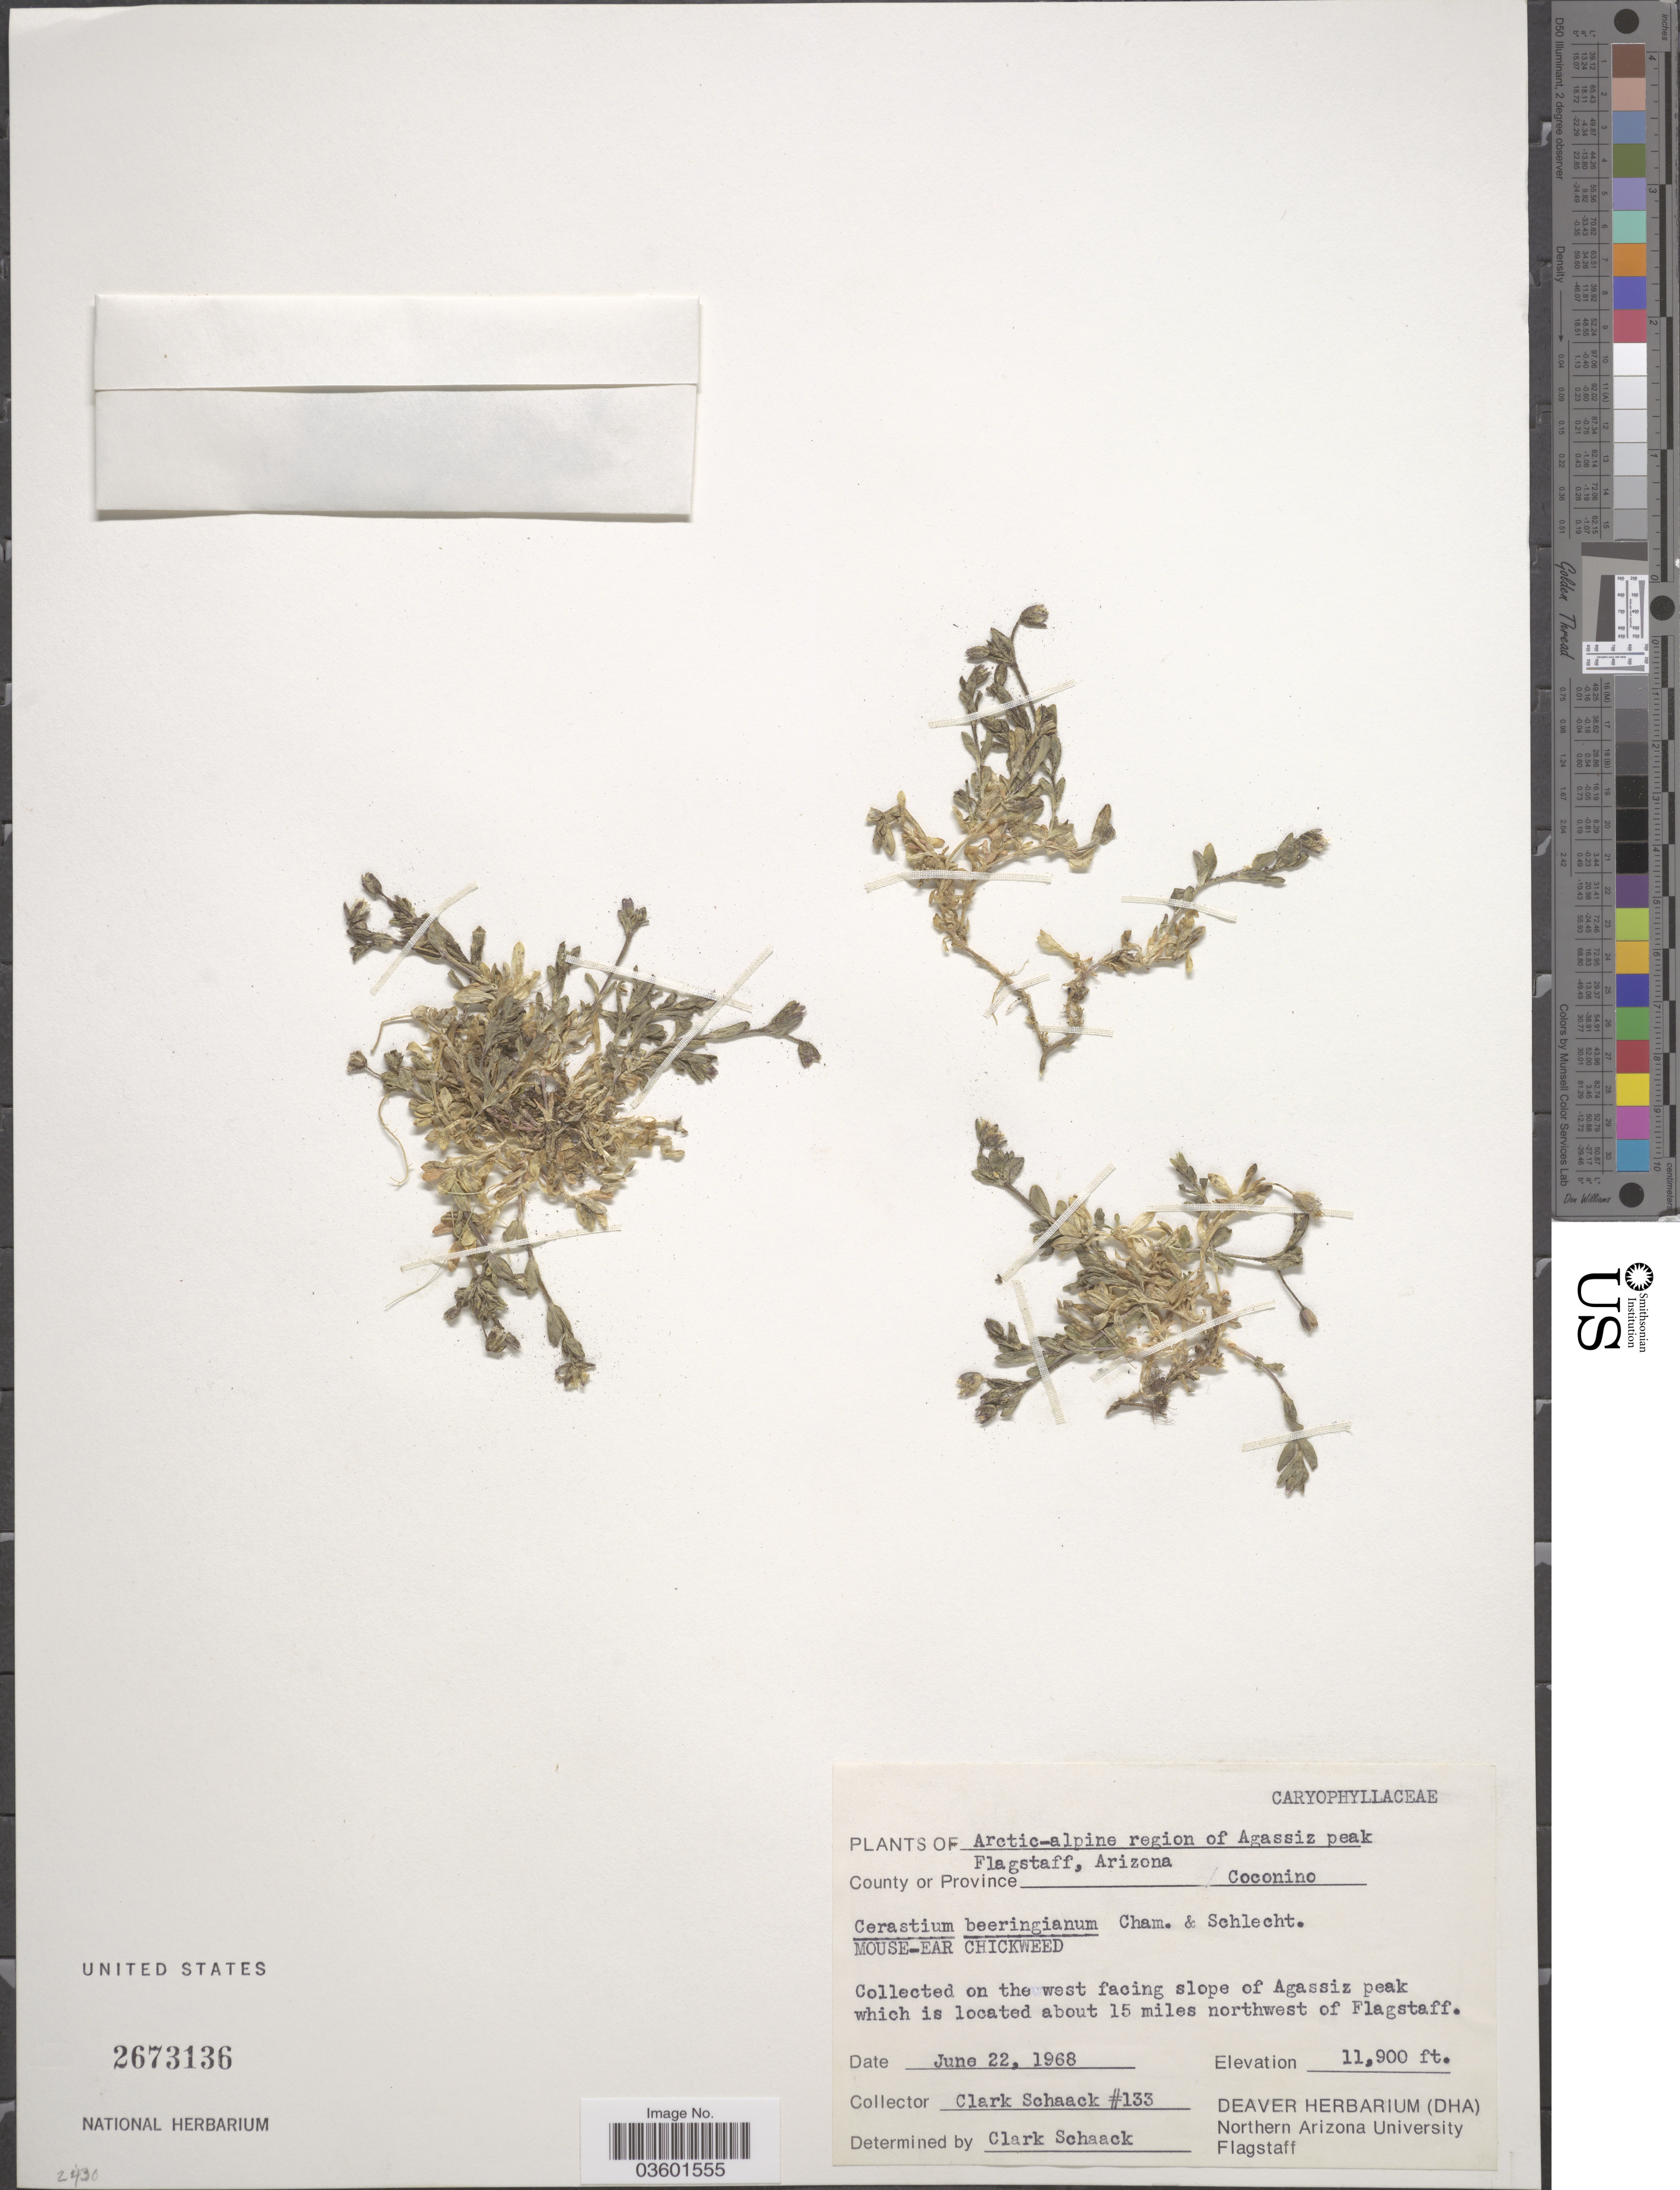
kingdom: Plantae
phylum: Tracheophyta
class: Magnoliopsida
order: Caryophyllales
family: Caryophyllaceae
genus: Cerastium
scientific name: Cerastium beeringianum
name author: Cham. & Schltdl.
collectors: C. G. Schaack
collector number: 133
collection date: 1968-06-22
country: United States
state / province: Arizona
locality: County or Province Flagstaff, Arizona. Coconino. On the west facing slope of Agassiz peak which is located about 15 miles northwest of Flagstaff.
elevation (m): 3627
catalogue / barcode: US 2673136